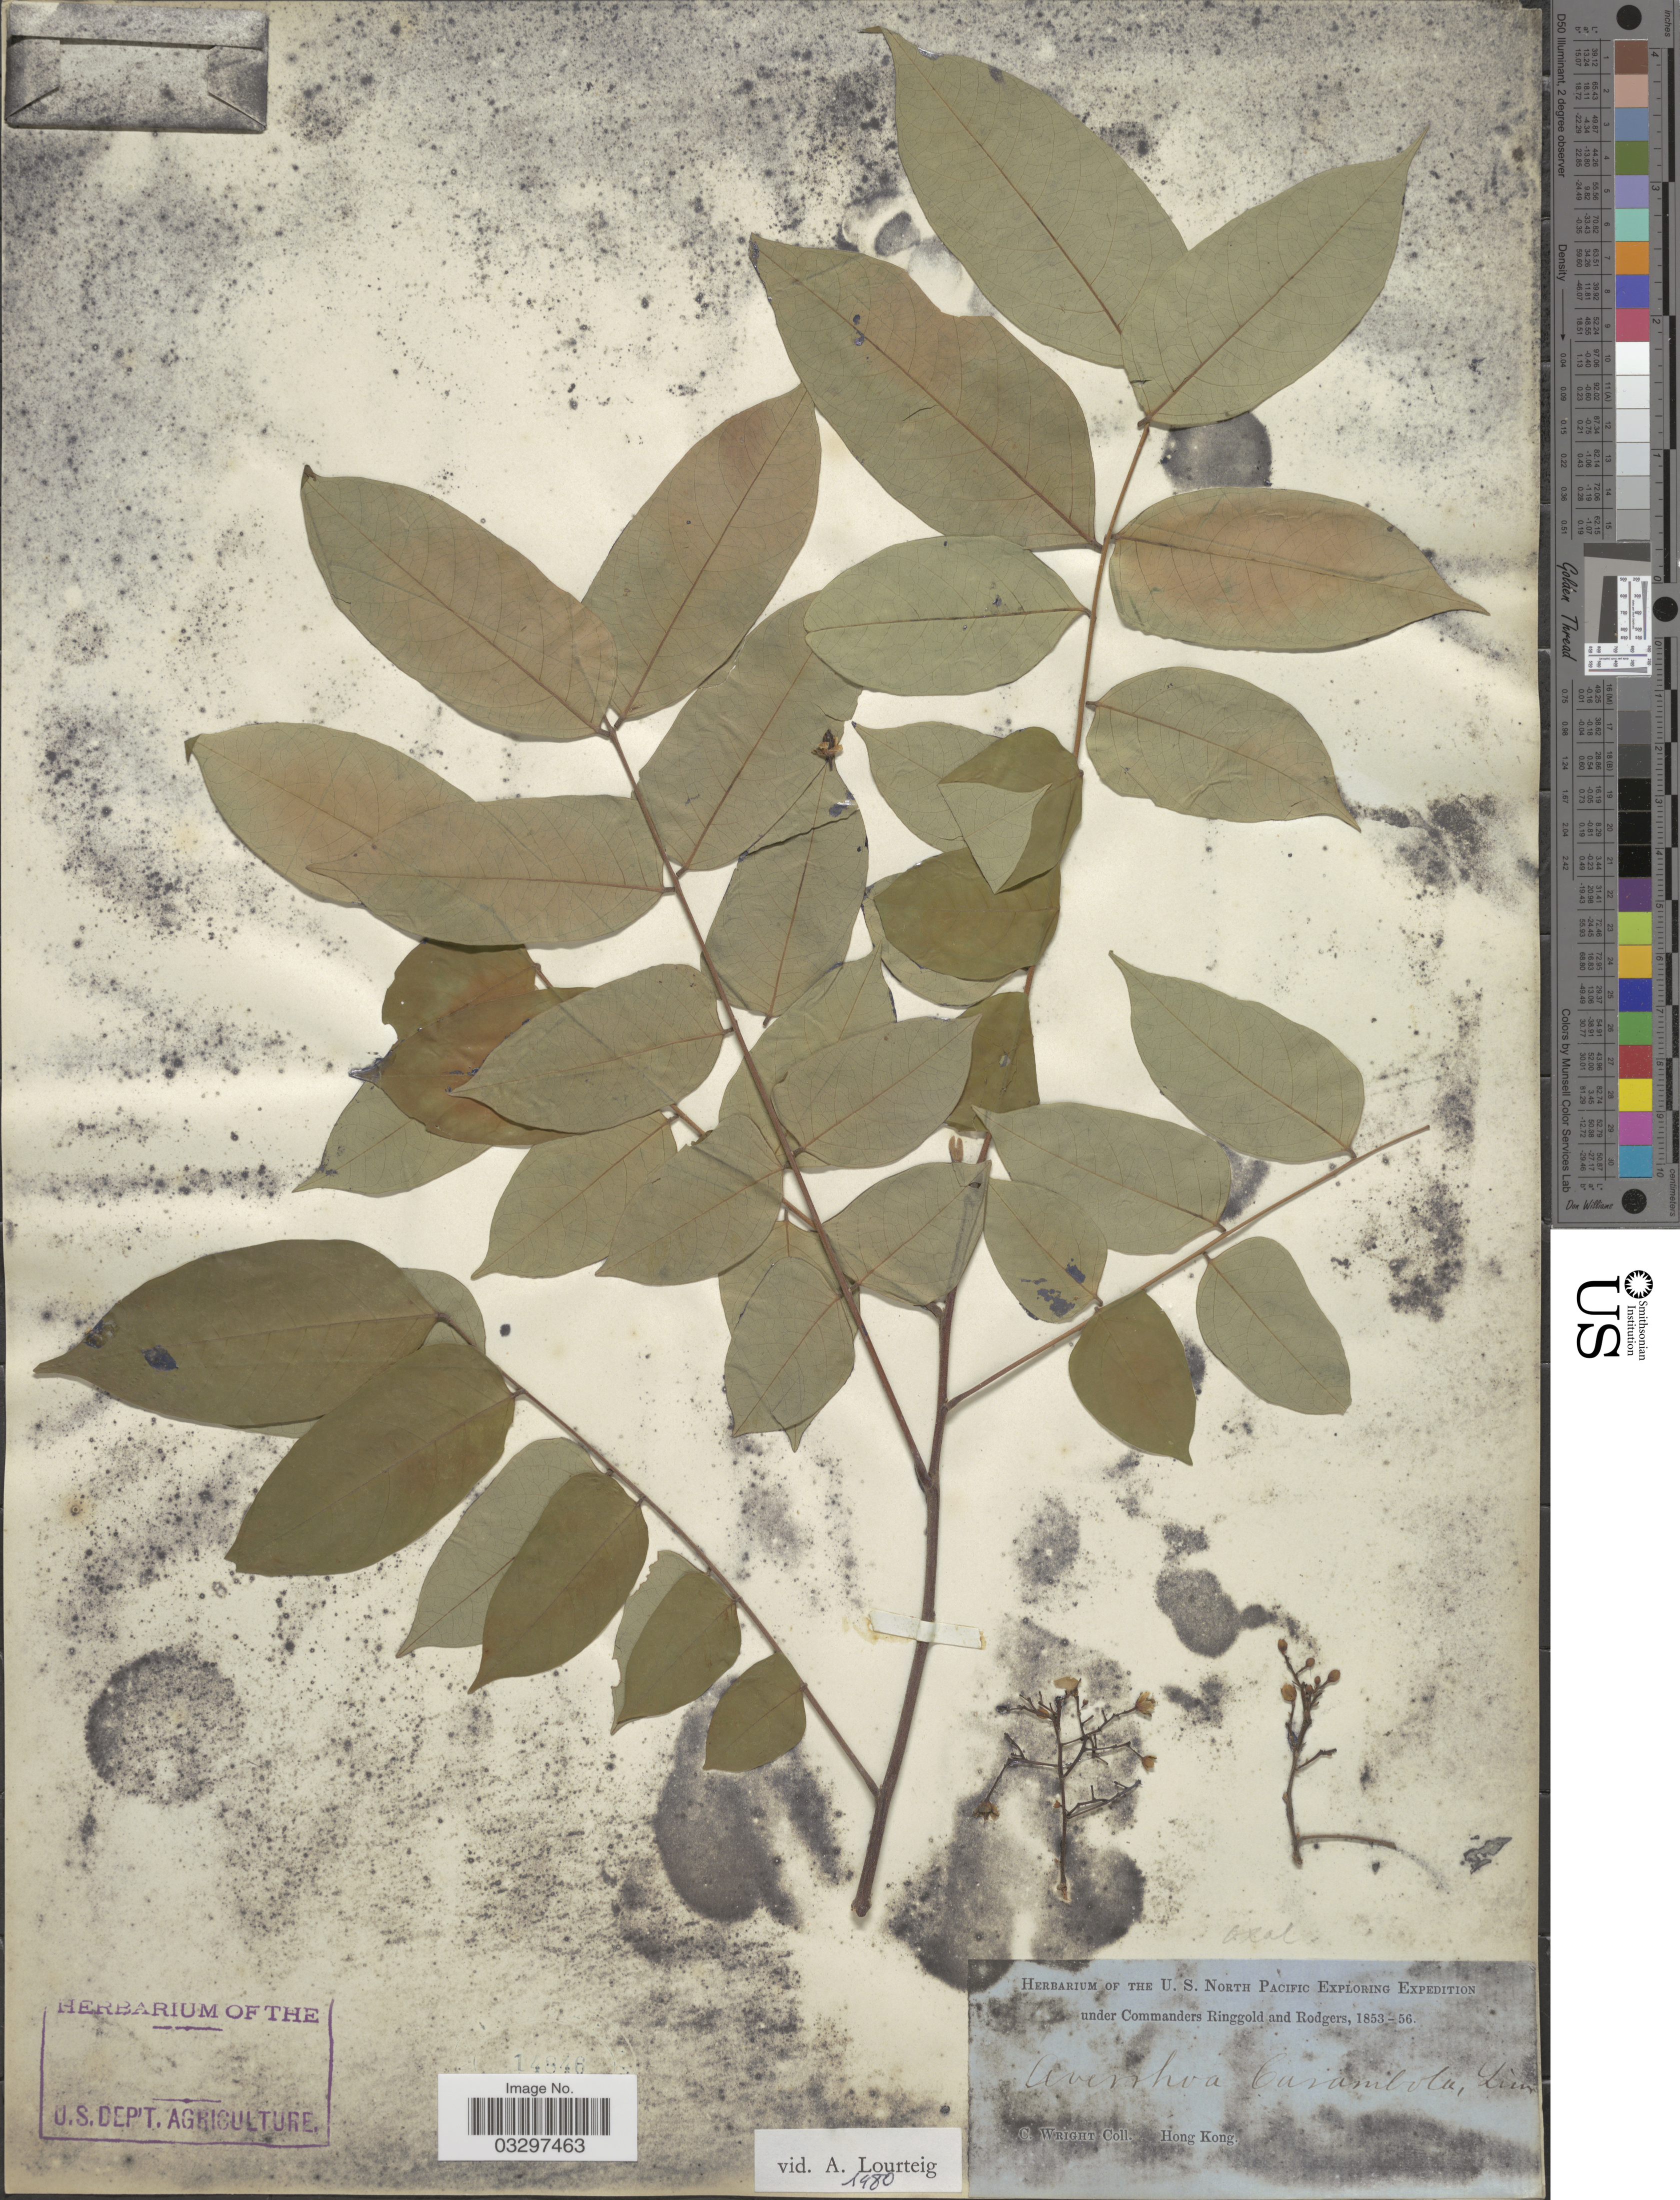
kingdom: Plantae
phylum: Tracheophyta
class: Magnoliopsida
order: Oxalidales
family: Oxalidaceae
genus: Averrhoa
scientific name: Averrhoa carambola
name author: L.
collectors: C. Wright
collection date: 1853/1856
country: China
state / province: Hong Kong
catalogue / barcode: US 14846